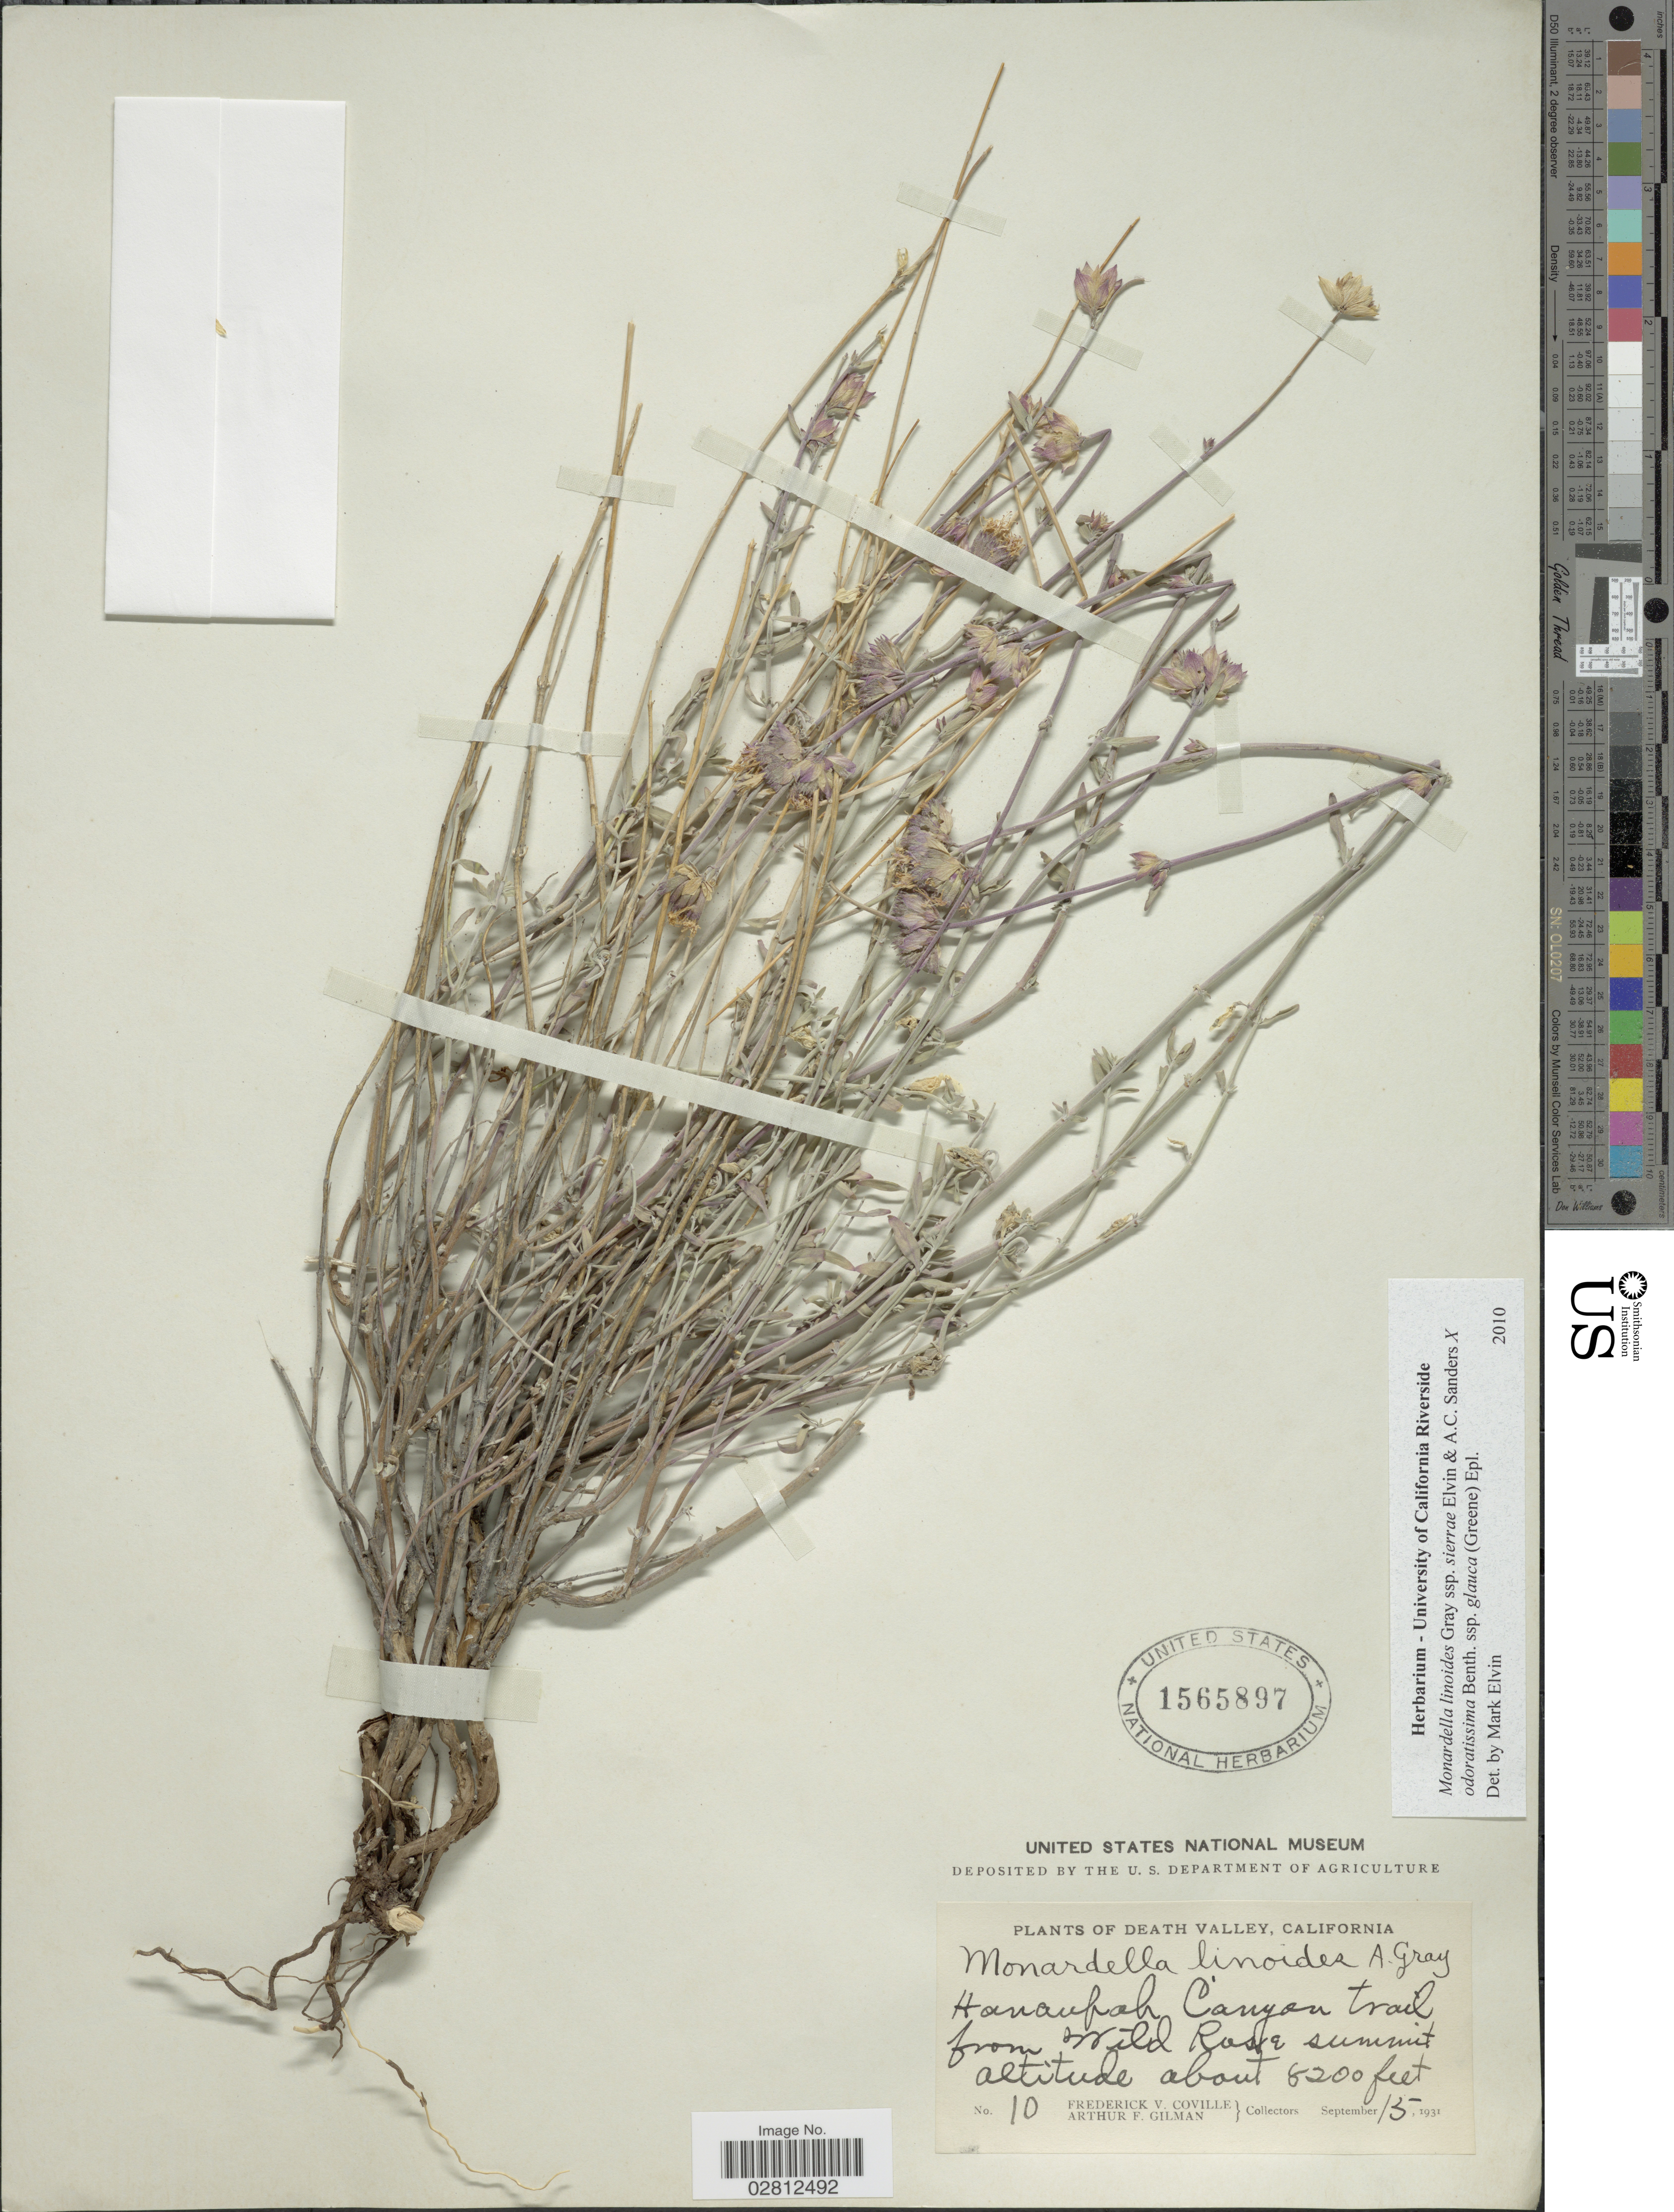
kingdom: Plantae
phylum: Tracheophyta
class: Magnoliopsida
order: Lamiales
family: Lamiaceae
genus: Monardella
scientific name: Monardella linoides subsp. sierrae x M. odoratissima subsp. glauca (Greene) Epling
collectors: F. V. Coville & A. Gilman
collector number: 10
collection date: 1931-09-15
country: United States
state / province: California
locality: Death Valley, Hanaupah Canyon trail from Wild Rose summit.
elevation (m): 2499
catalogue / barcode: US 1565897